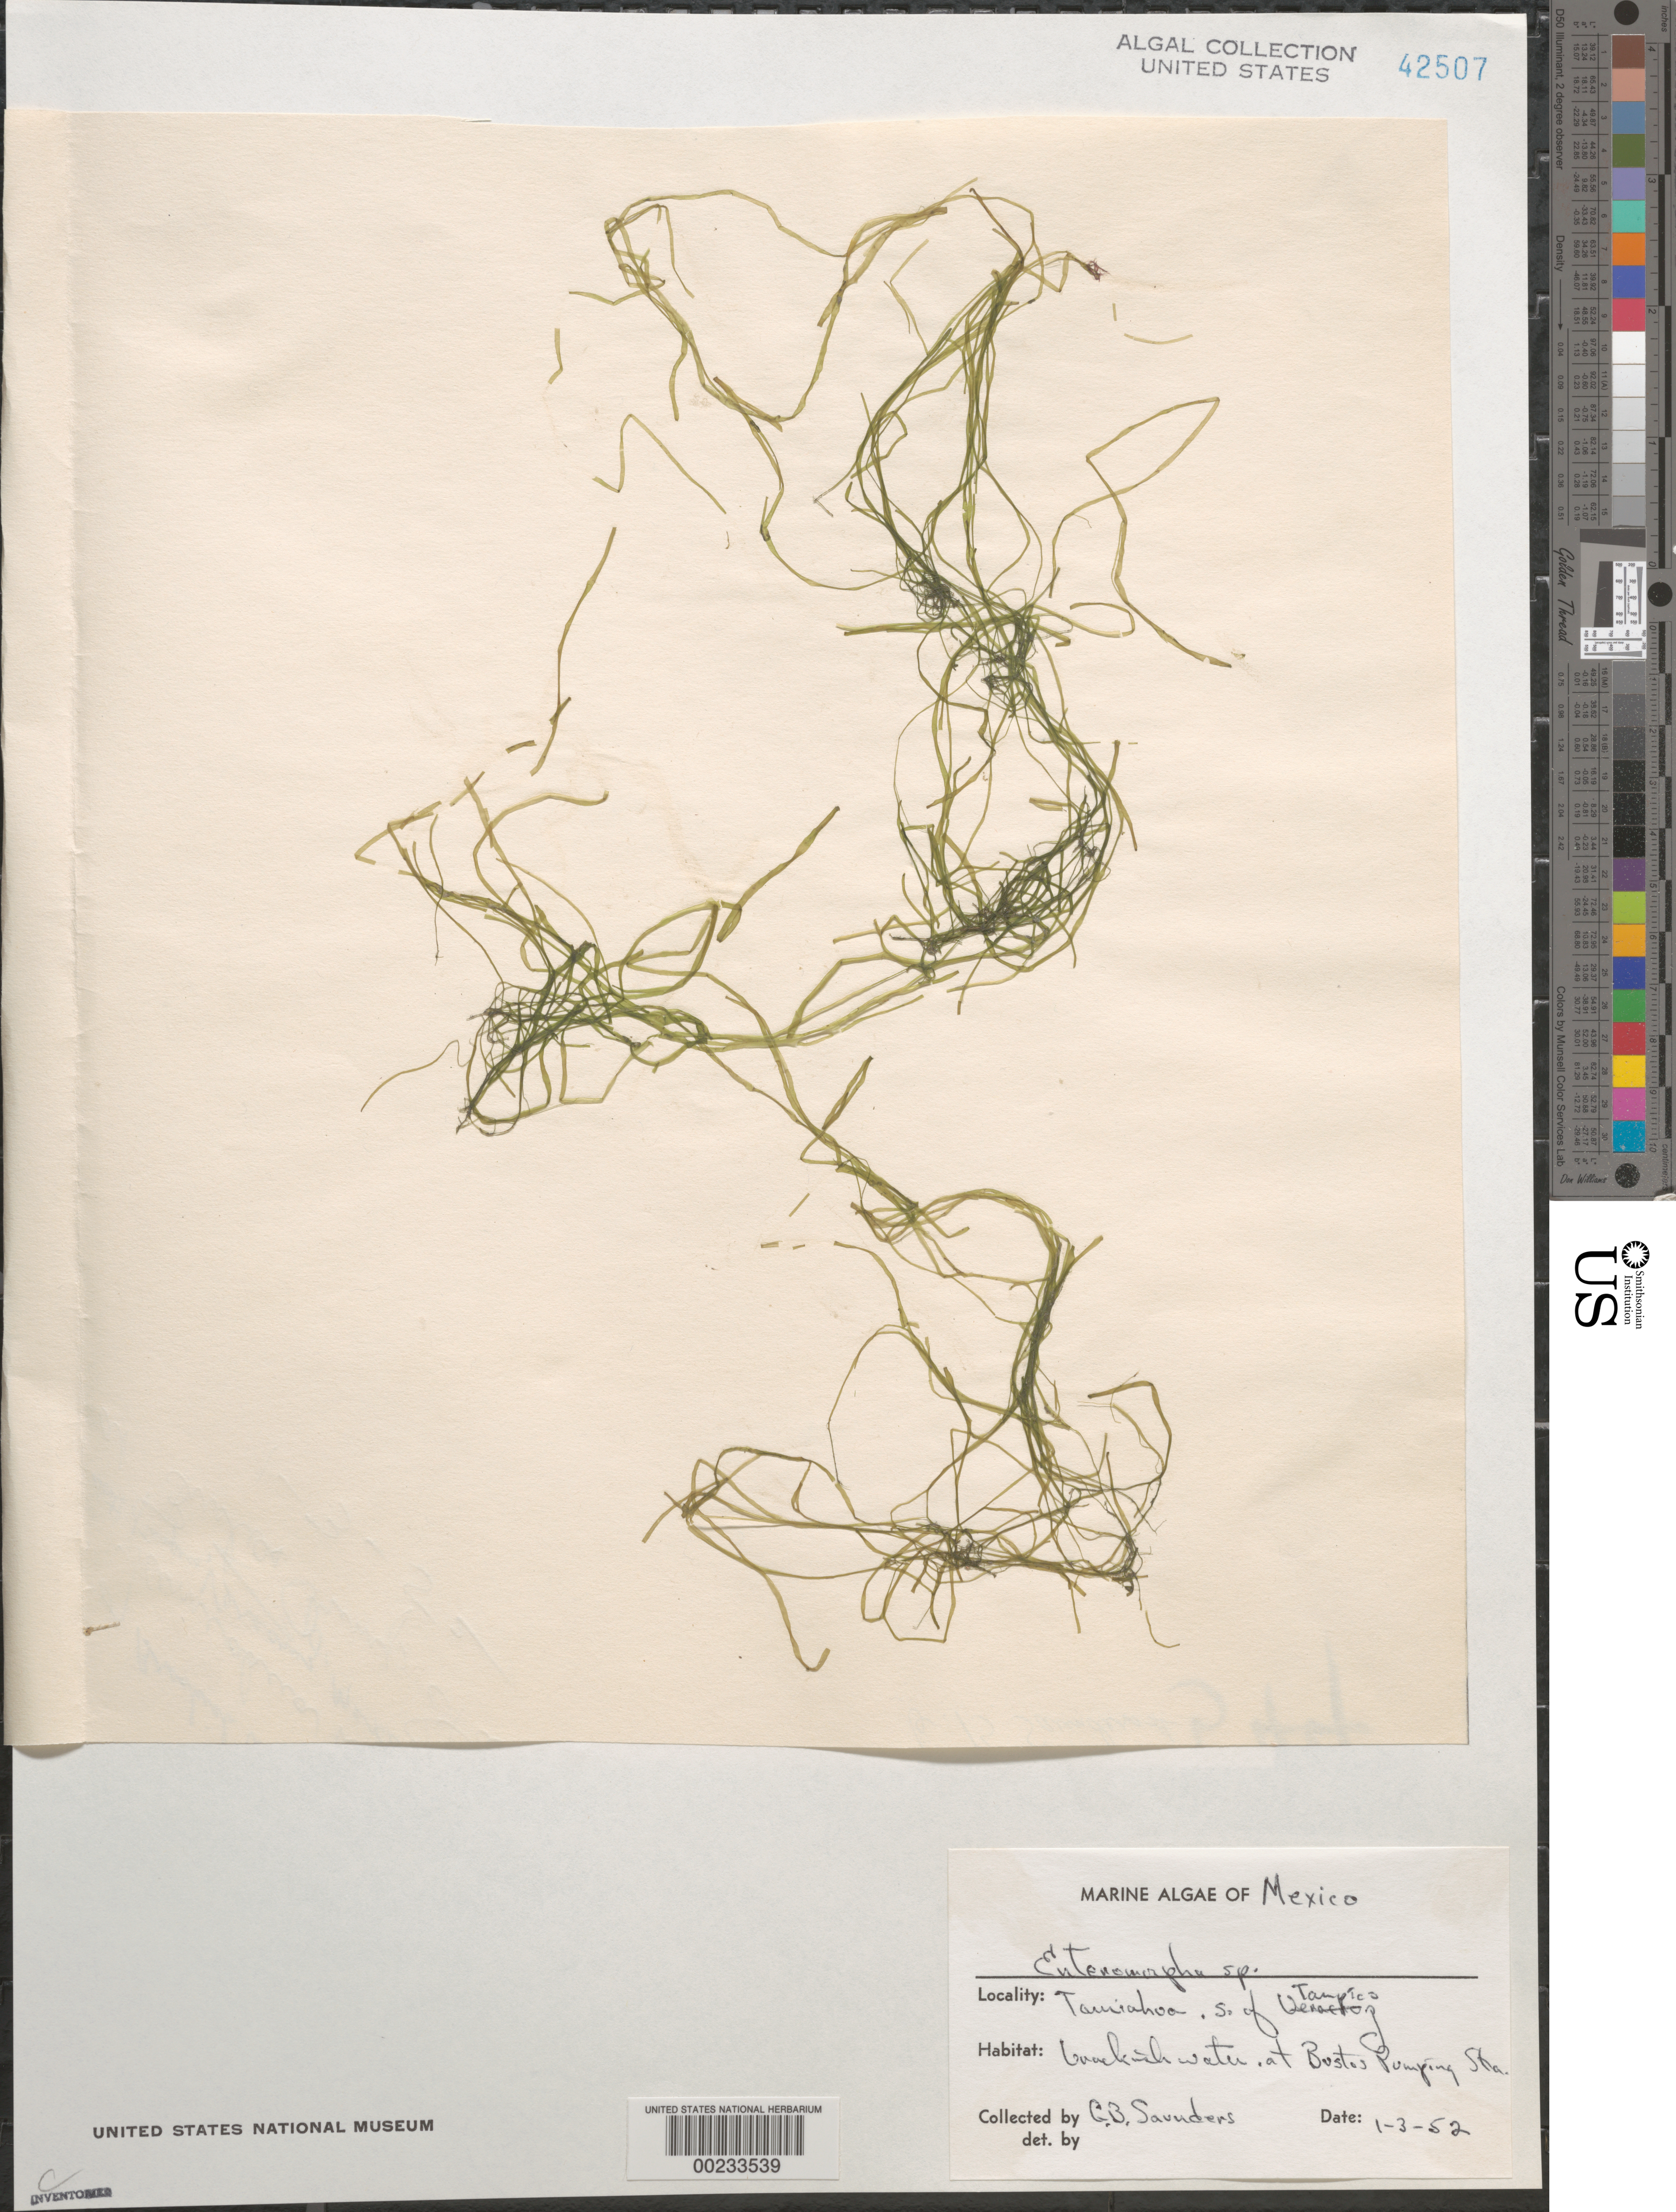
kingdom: Plantae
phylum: Chlorophyta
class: Ulvophyceae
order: Ulvales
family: Ulvaceae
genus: Ulva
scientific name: Ulva sp.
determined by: Algae name updating Project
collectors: G. B. Saunders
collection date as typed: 03 Jan 1952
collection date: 1952-01-03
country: Mexico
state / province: Tamaulipas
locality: Tamiahua, south of Tampico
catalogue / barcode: US 42507